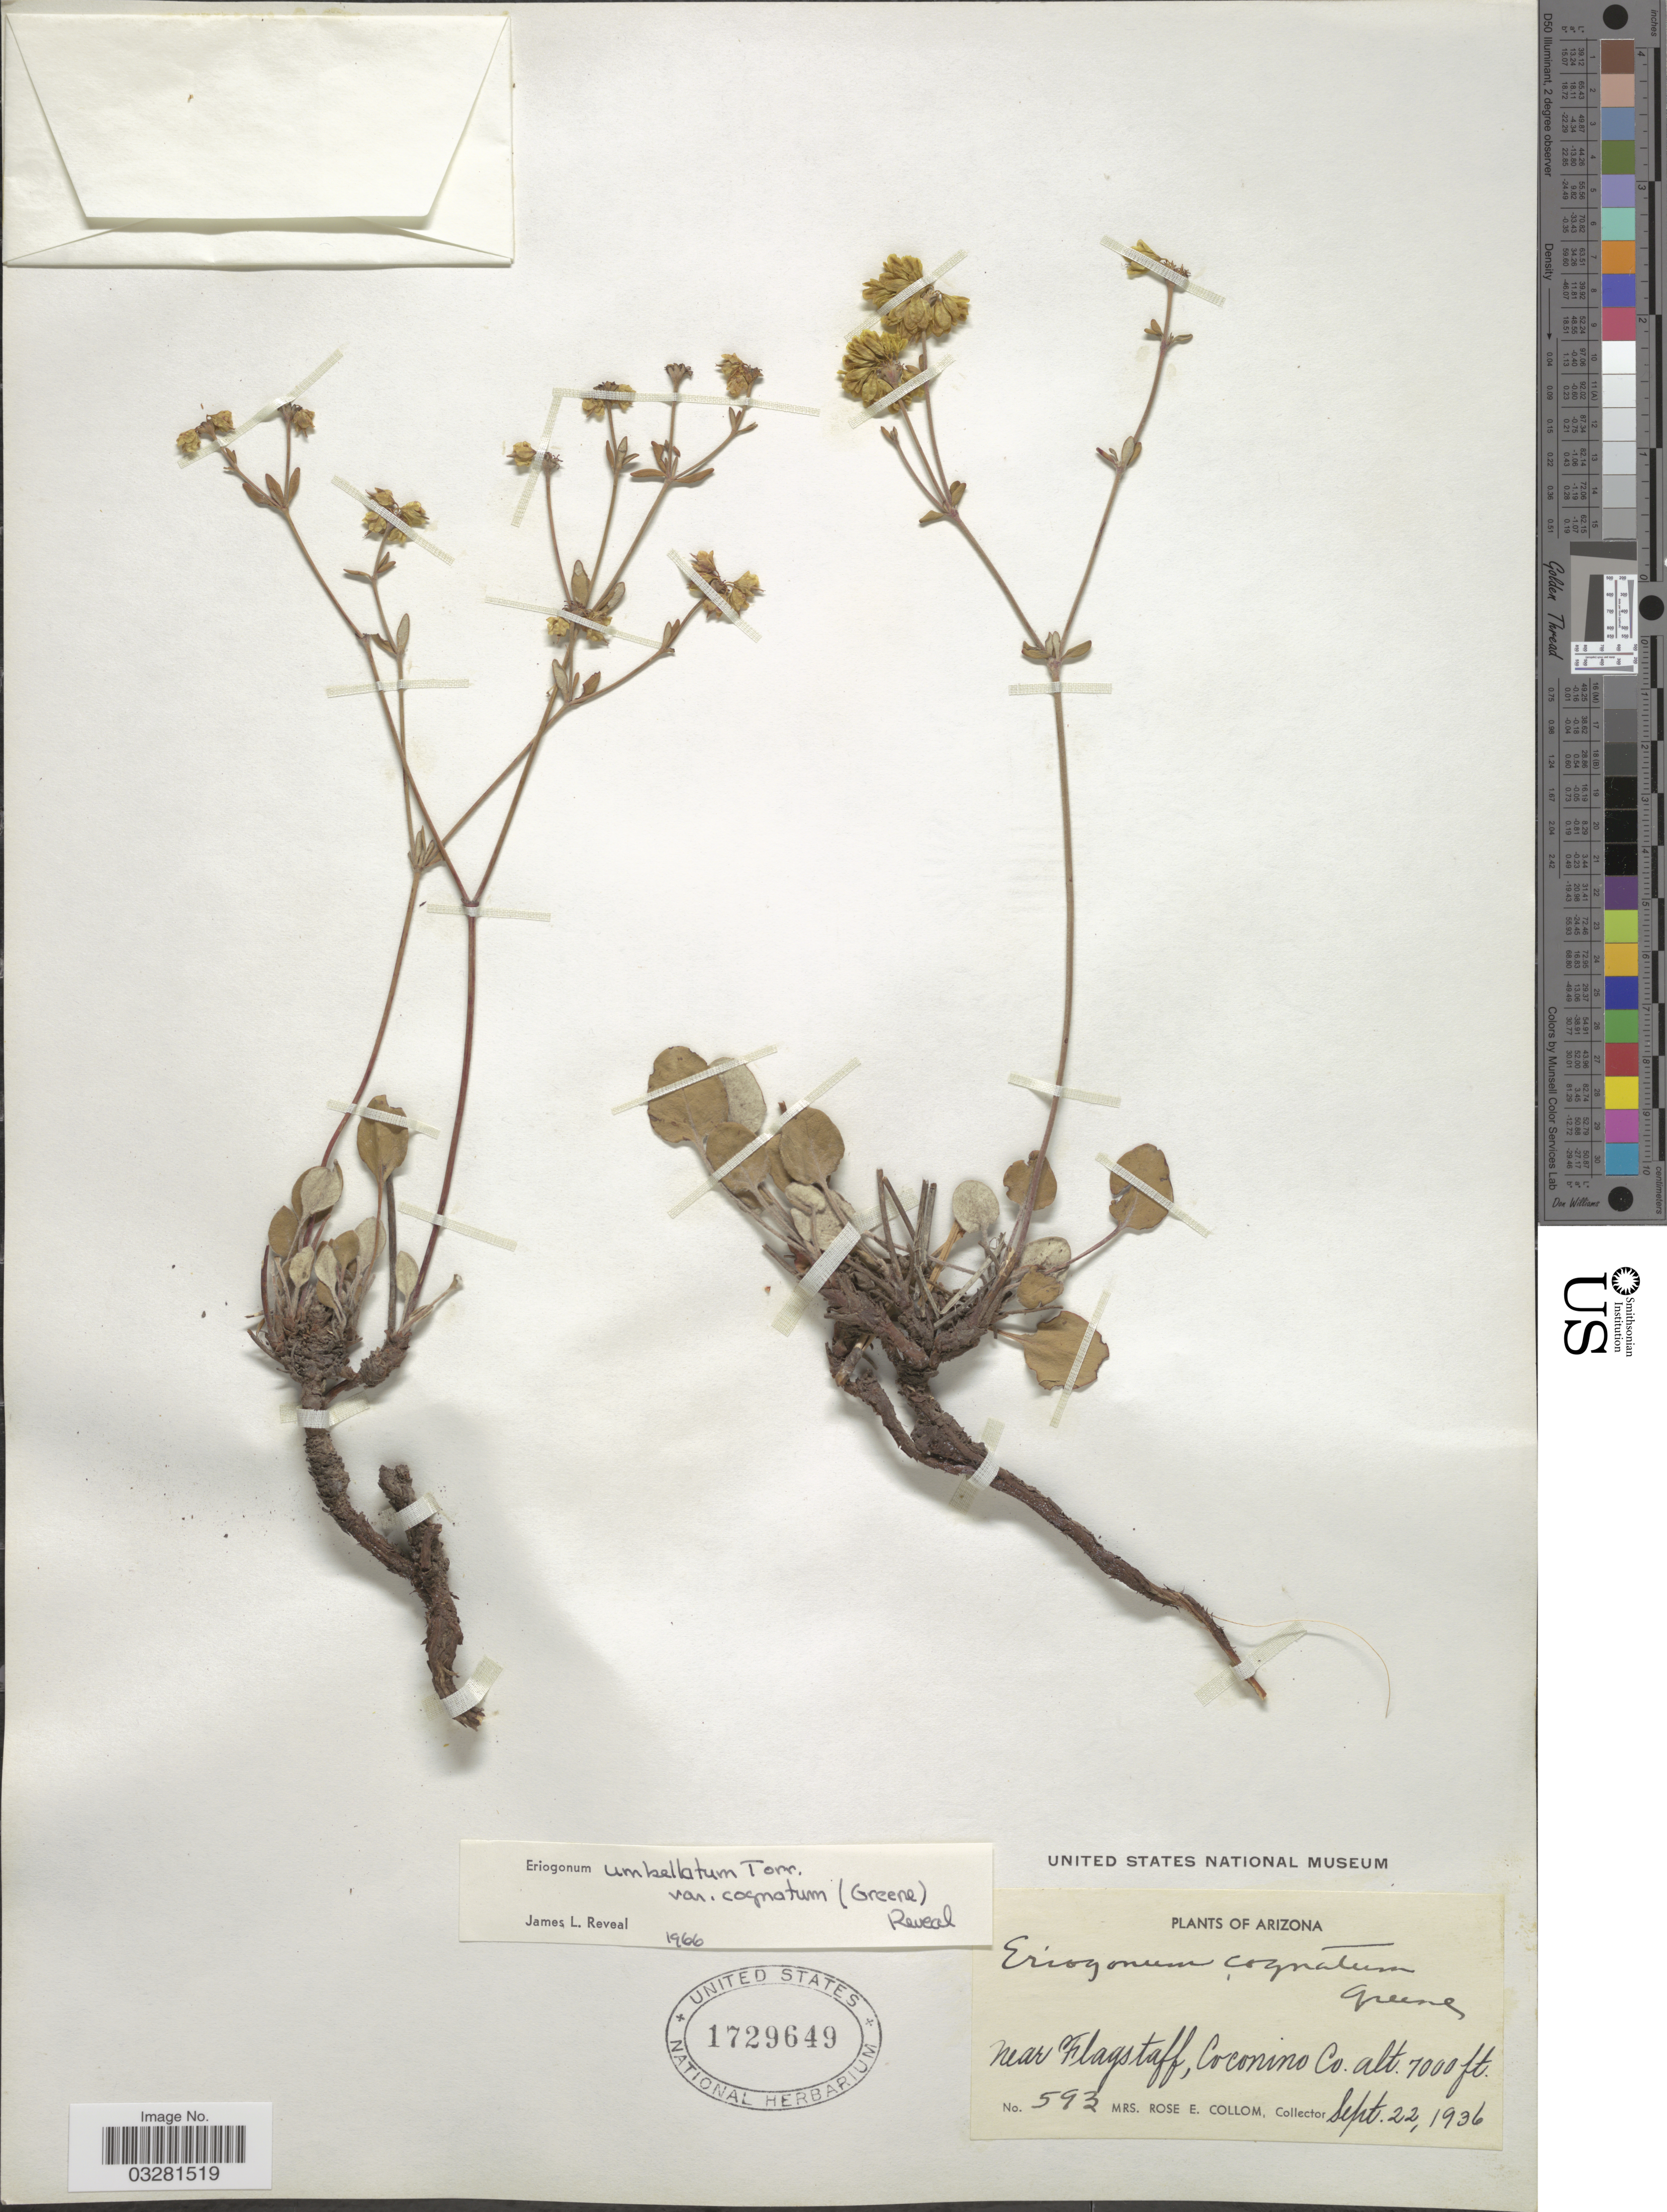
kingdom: Plantae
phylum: Tracheophyta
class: Magnoliopsida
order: Caryophyllales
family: Polygonaceae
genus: Eriogonum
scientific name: Eriogonum umbellatum var. cognatum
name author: (Greene) Reveal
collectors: R. E. Collom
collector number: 593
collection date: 1936-09-22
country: United States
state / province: Arizona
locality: Near Flagstaff, Coconino Co.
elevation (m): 2134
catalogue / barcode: US 1729649